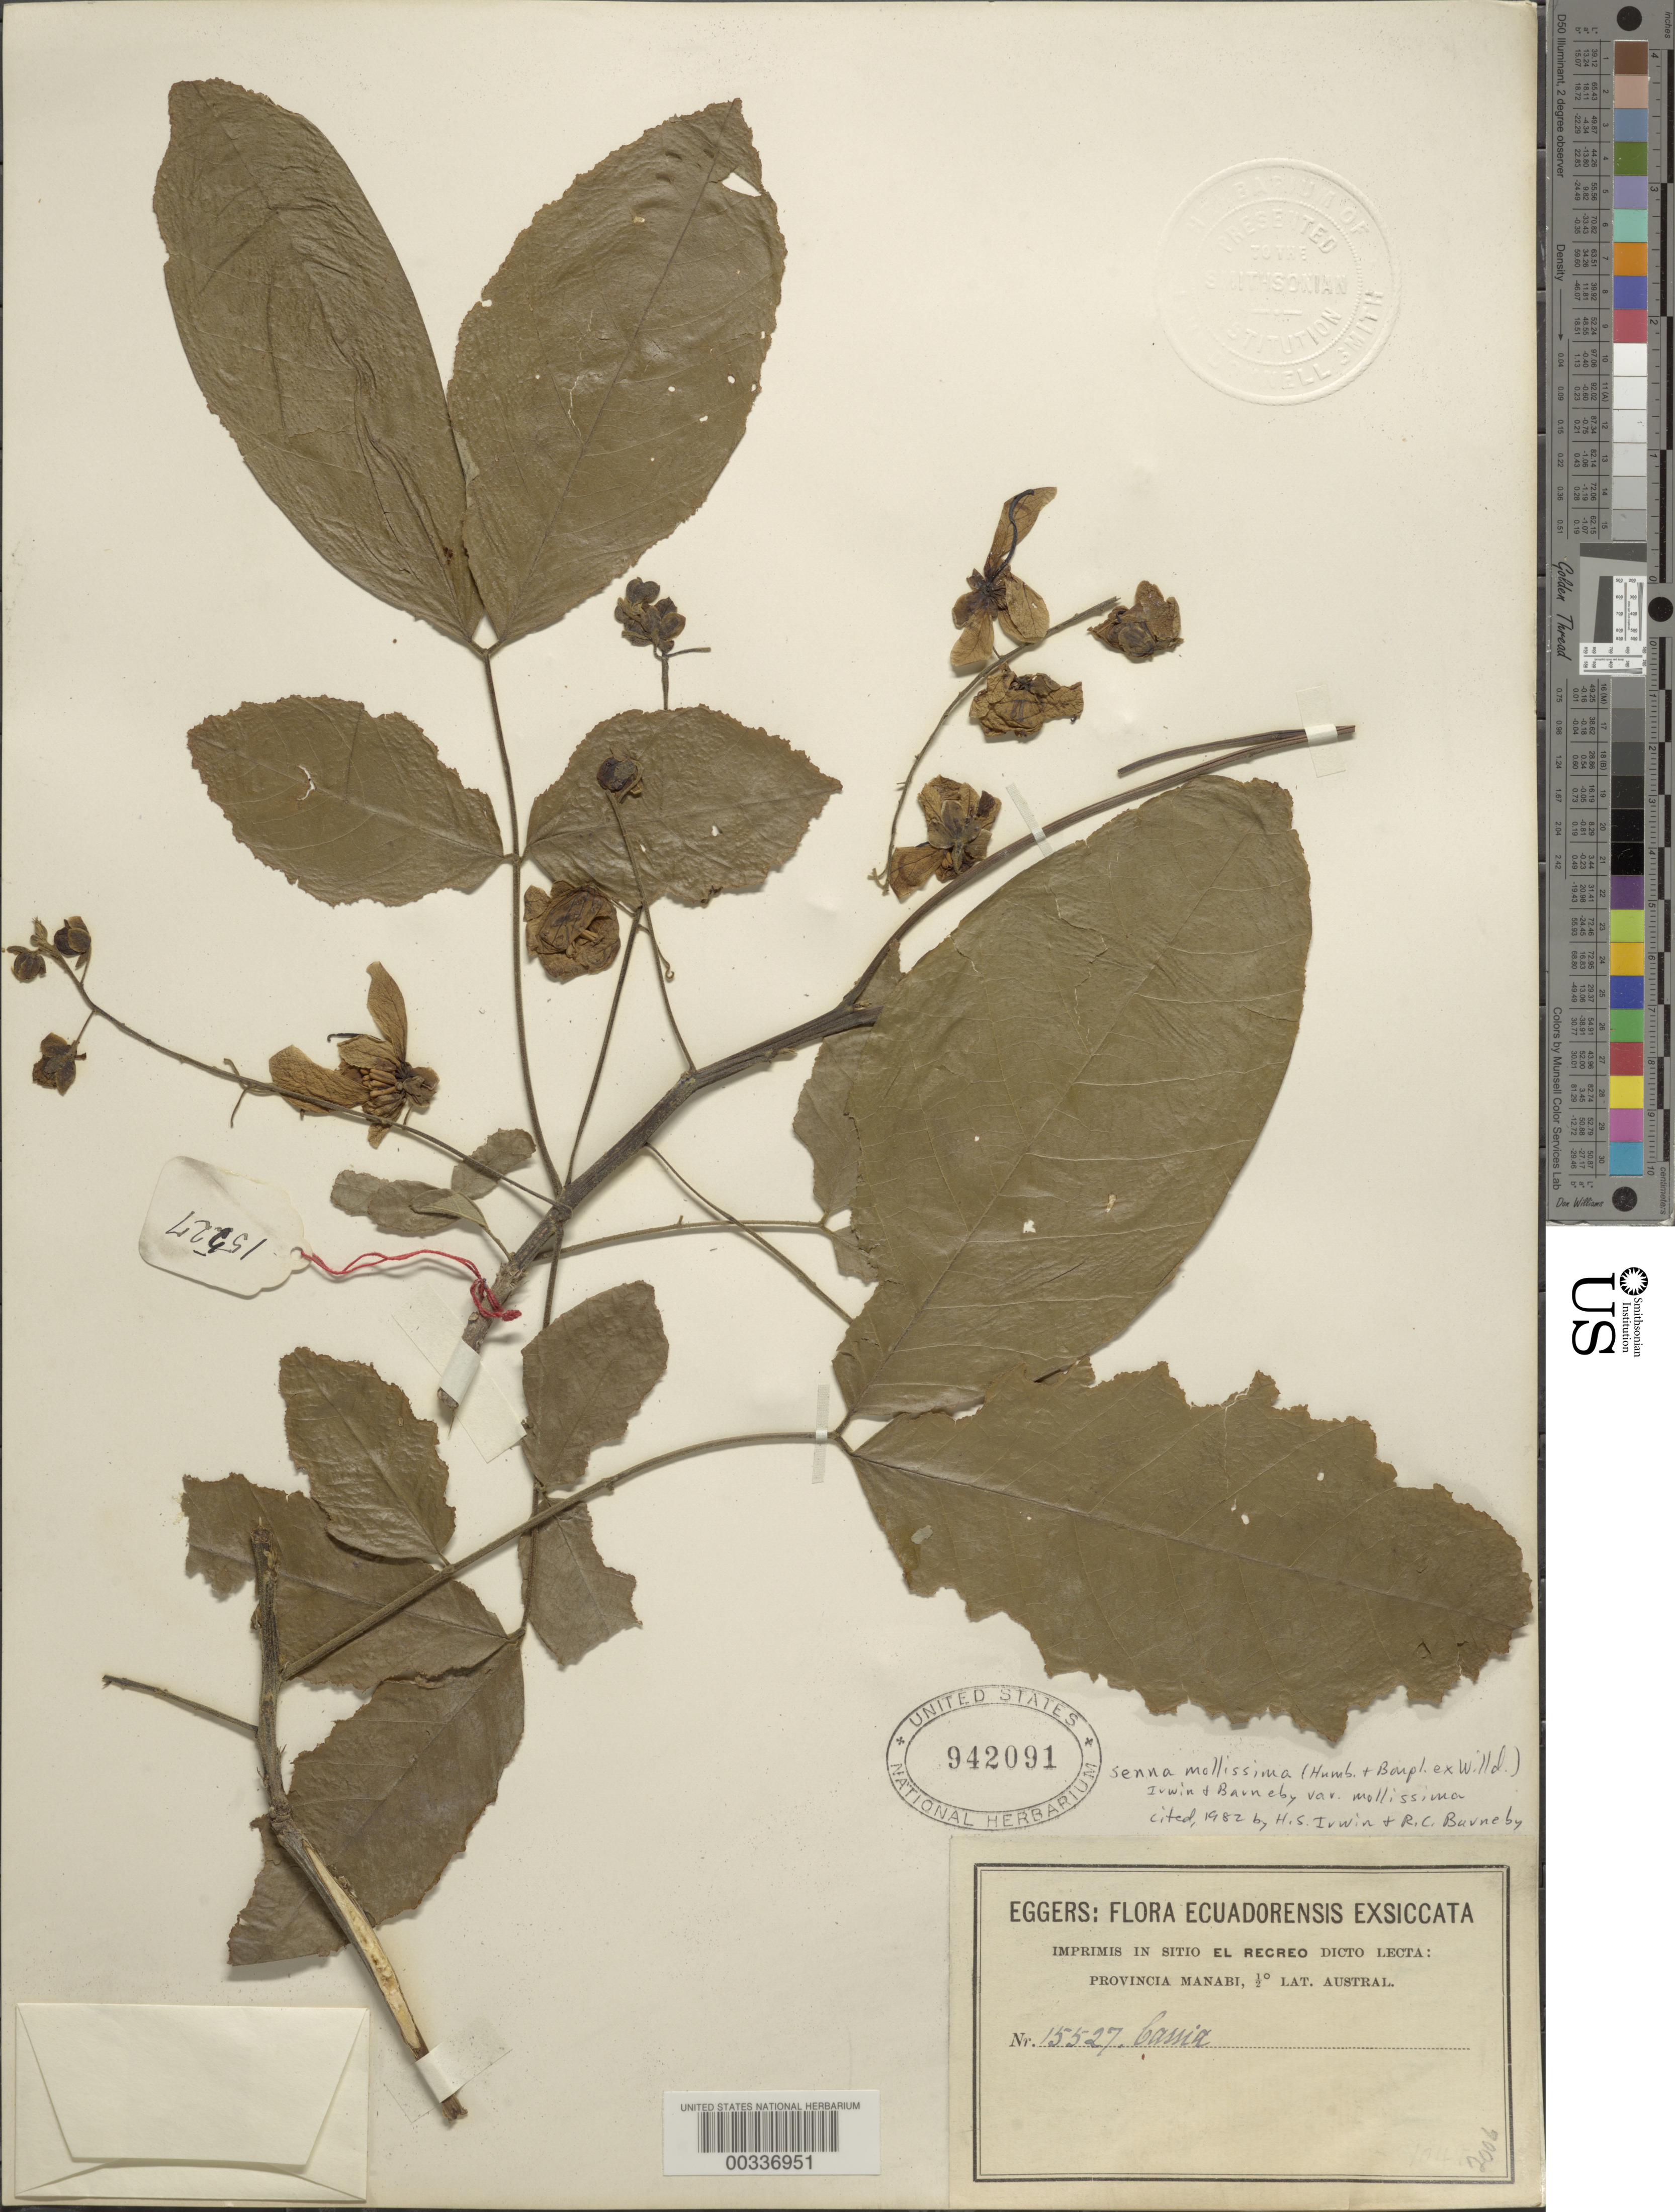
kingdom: Plantae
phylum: Tracheophyta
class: Magnoliopsida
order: Fabales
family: Fabaceae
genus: Senna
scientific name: Senna mollissima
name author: (Humb. & Bonpl. ex Willd.) H.S. Irwin & Barneby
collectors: H. F. A. von Eggers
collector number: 15527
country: Ecuador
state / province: Manabí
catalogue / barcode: US 942091